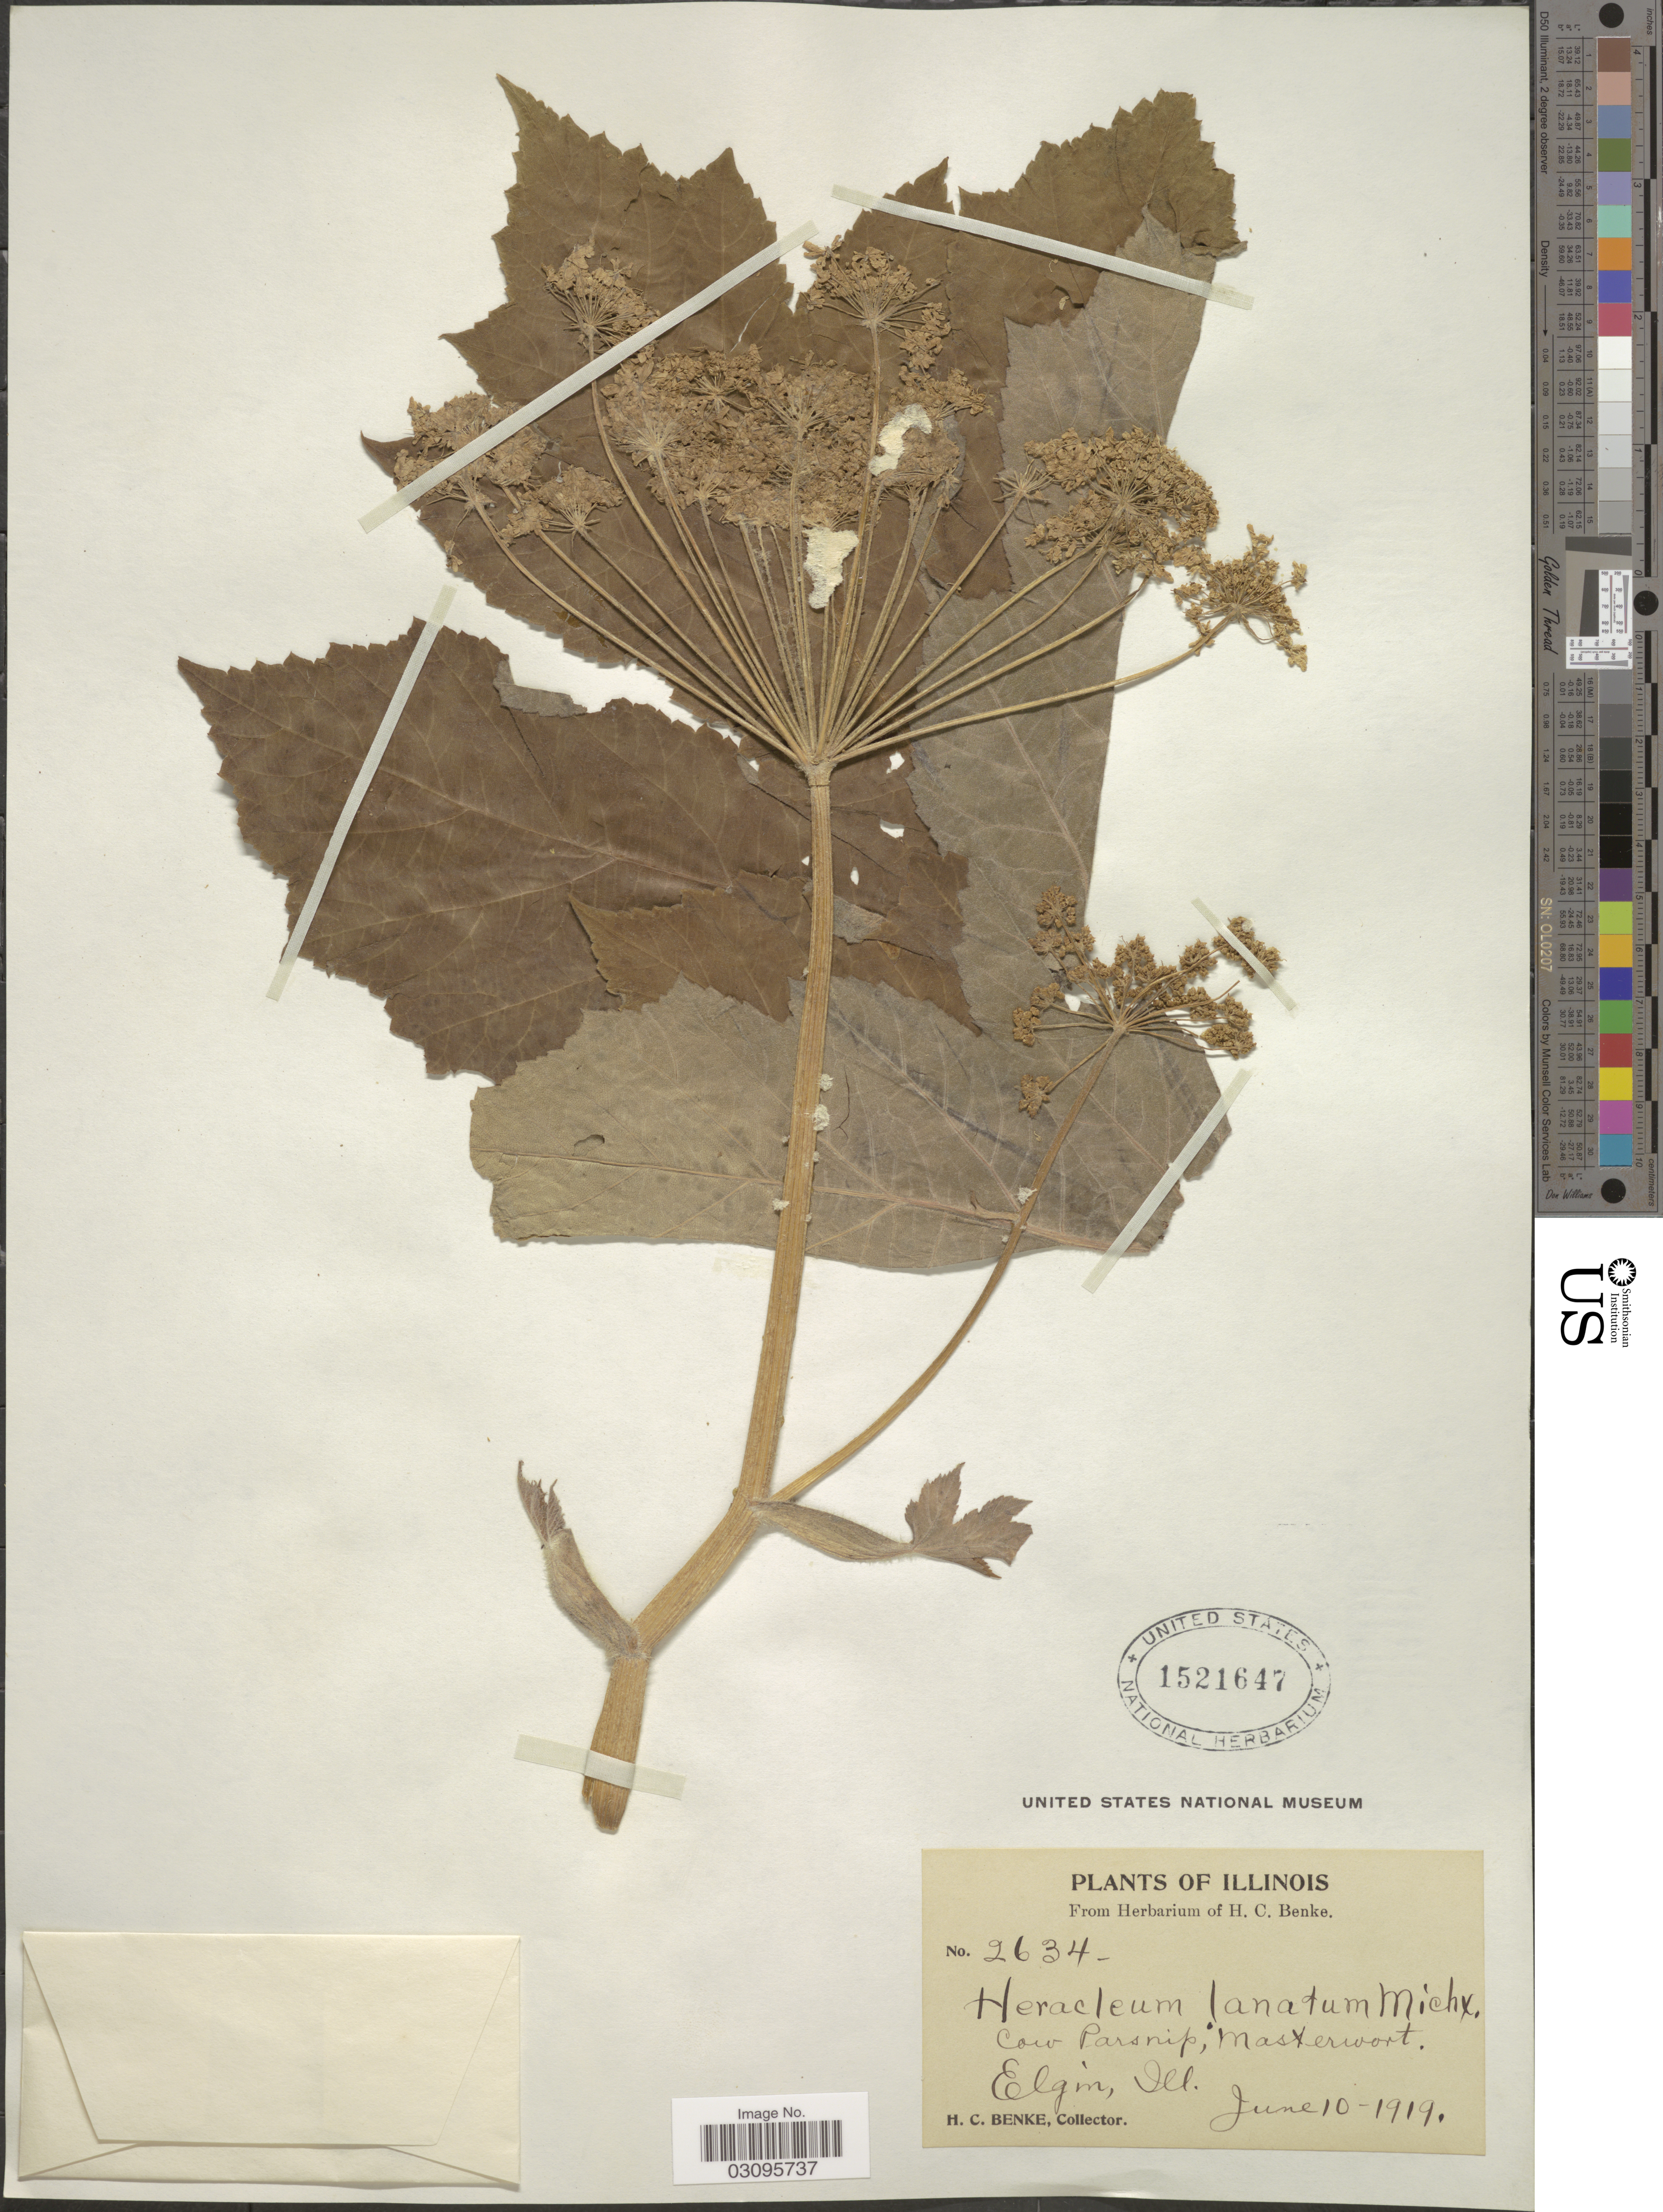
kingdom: Plantae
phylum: Tracheophyta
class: Magnoliopsida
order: Apiales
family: Apiaceae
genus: Heracleum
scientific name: Heracleum lanatum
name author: Michx.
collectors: H. Benke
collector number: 2634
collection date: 1919-06-10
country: United States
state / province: Illinois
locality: Elgin, Ill.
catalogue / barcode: US 1521647